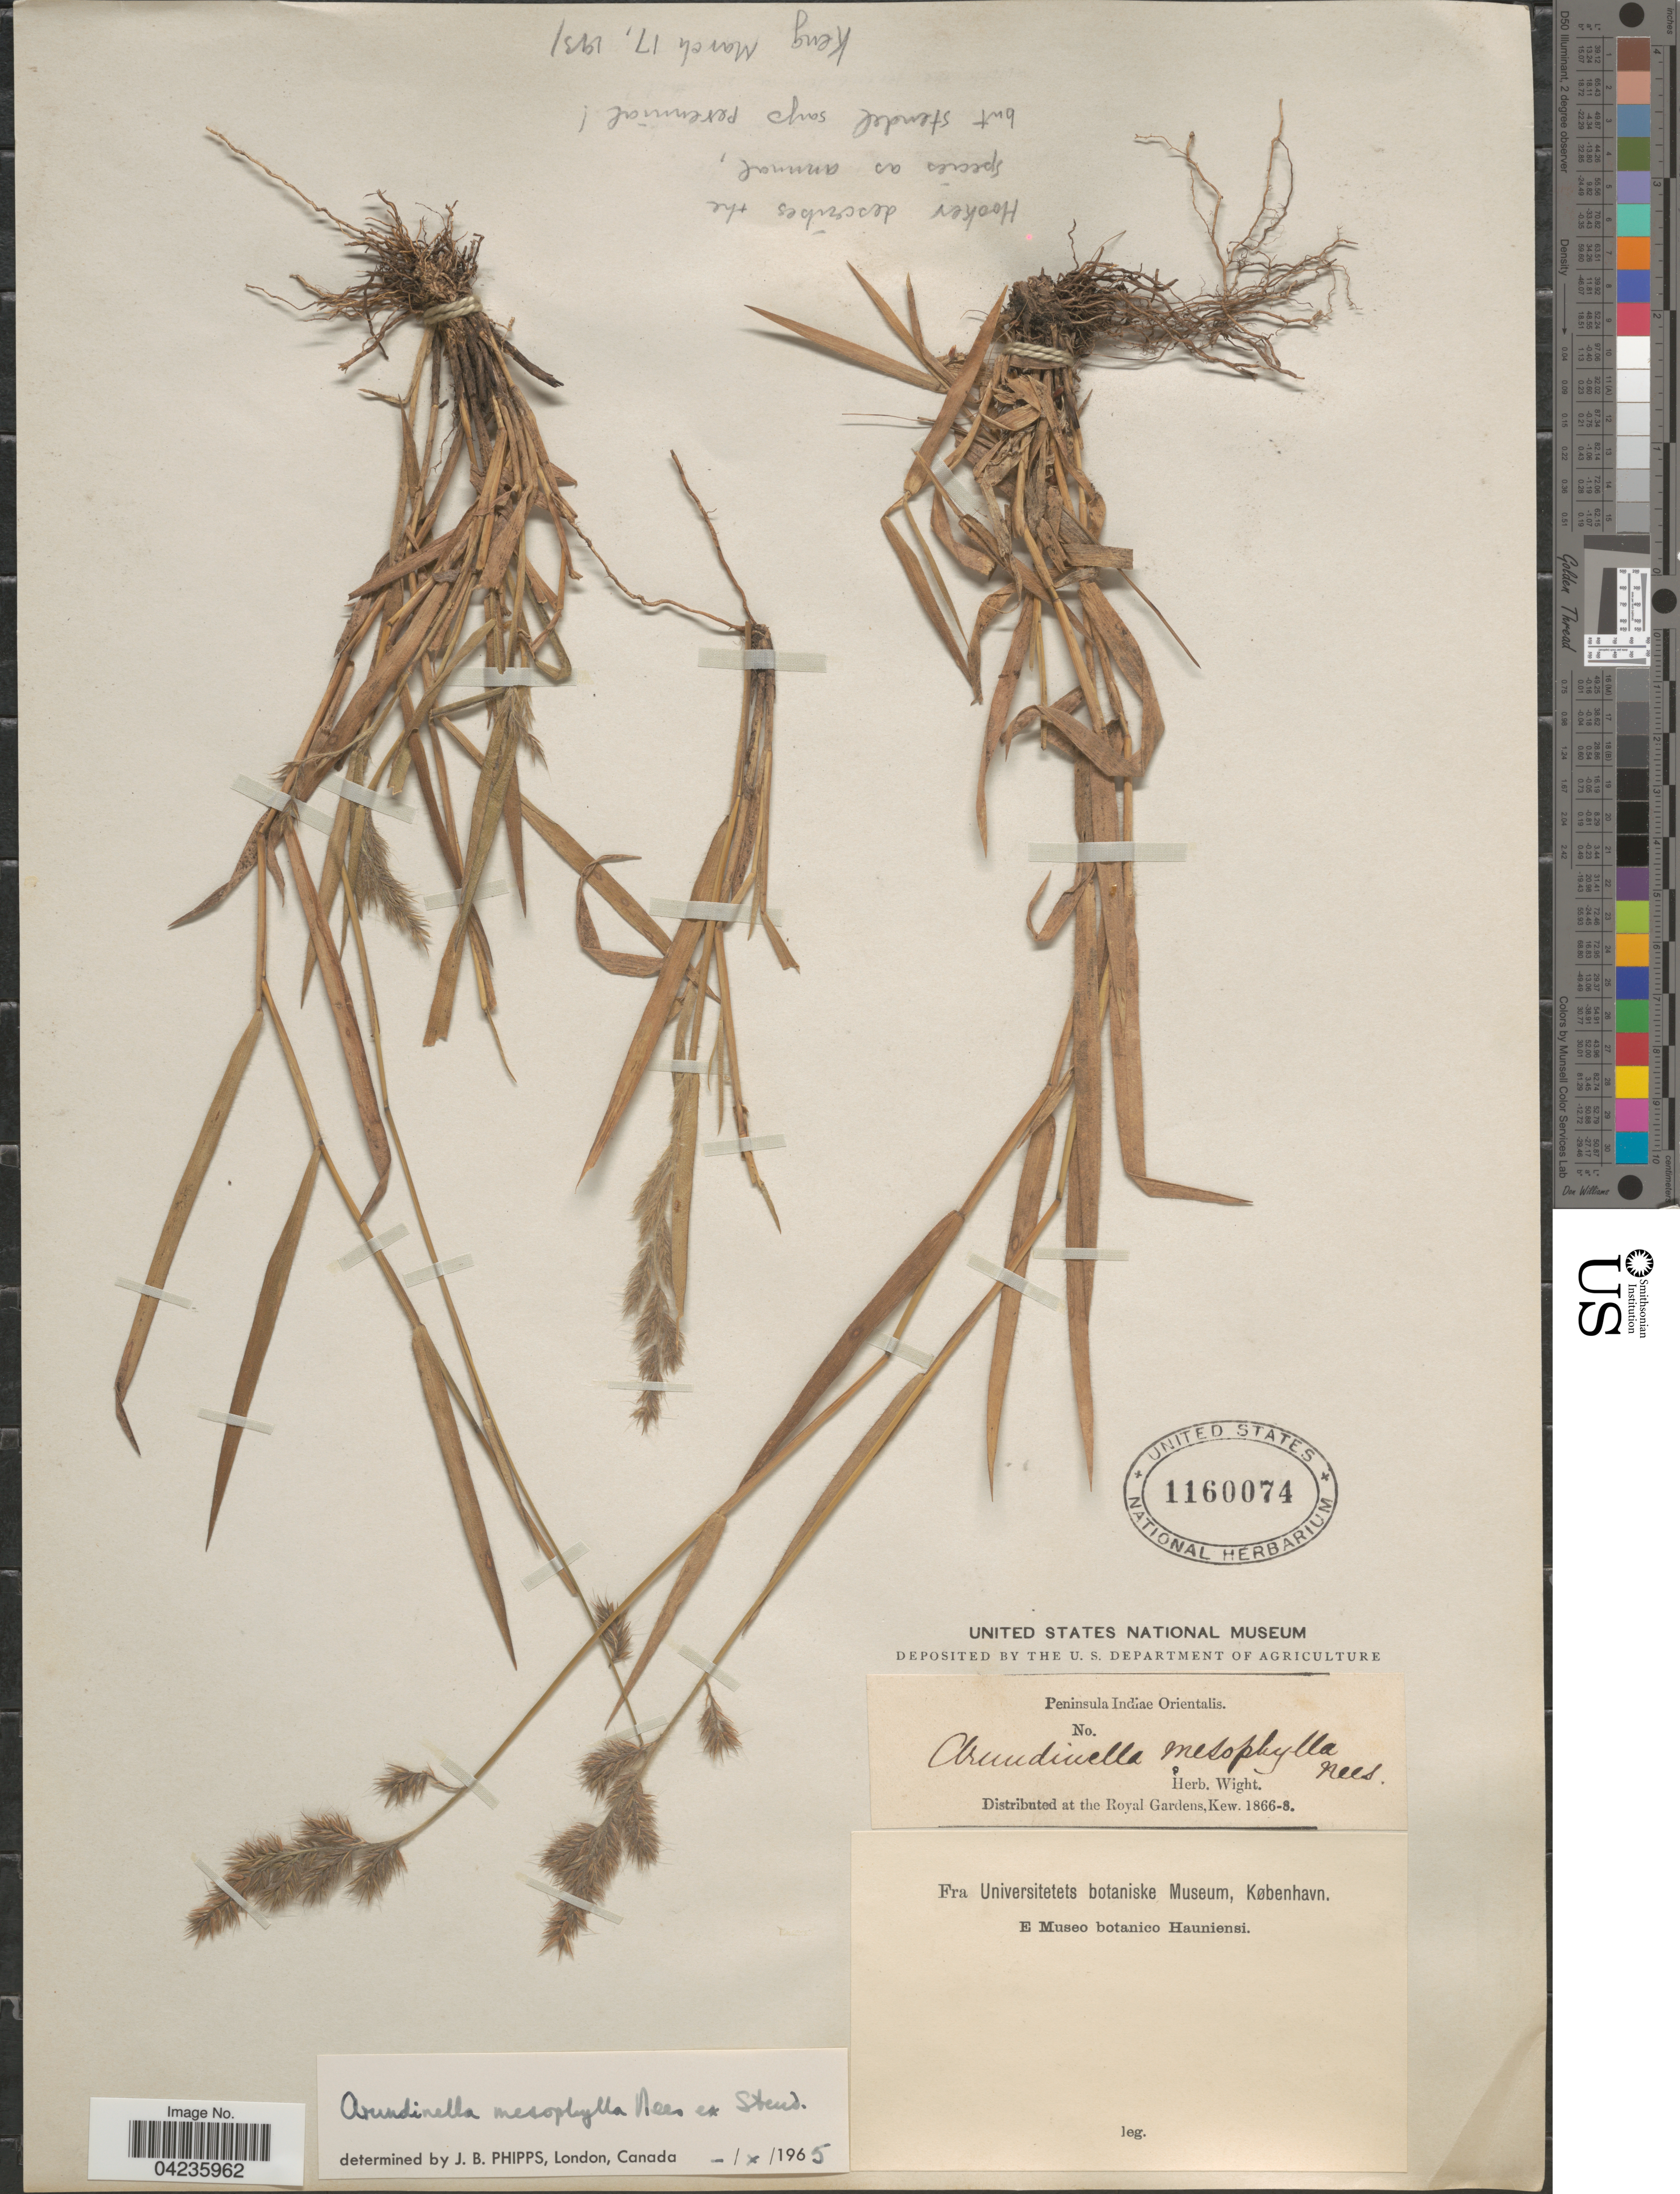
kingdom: Plantae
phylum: Tracheophyta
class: Liliopsida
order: Poales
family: Poaceae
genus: Arundinella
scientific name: Arundinella mesophylla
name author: Nees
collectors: ex Herb. Wight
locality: Peninsula Indiae Orientalis.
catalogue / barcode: US 1160074